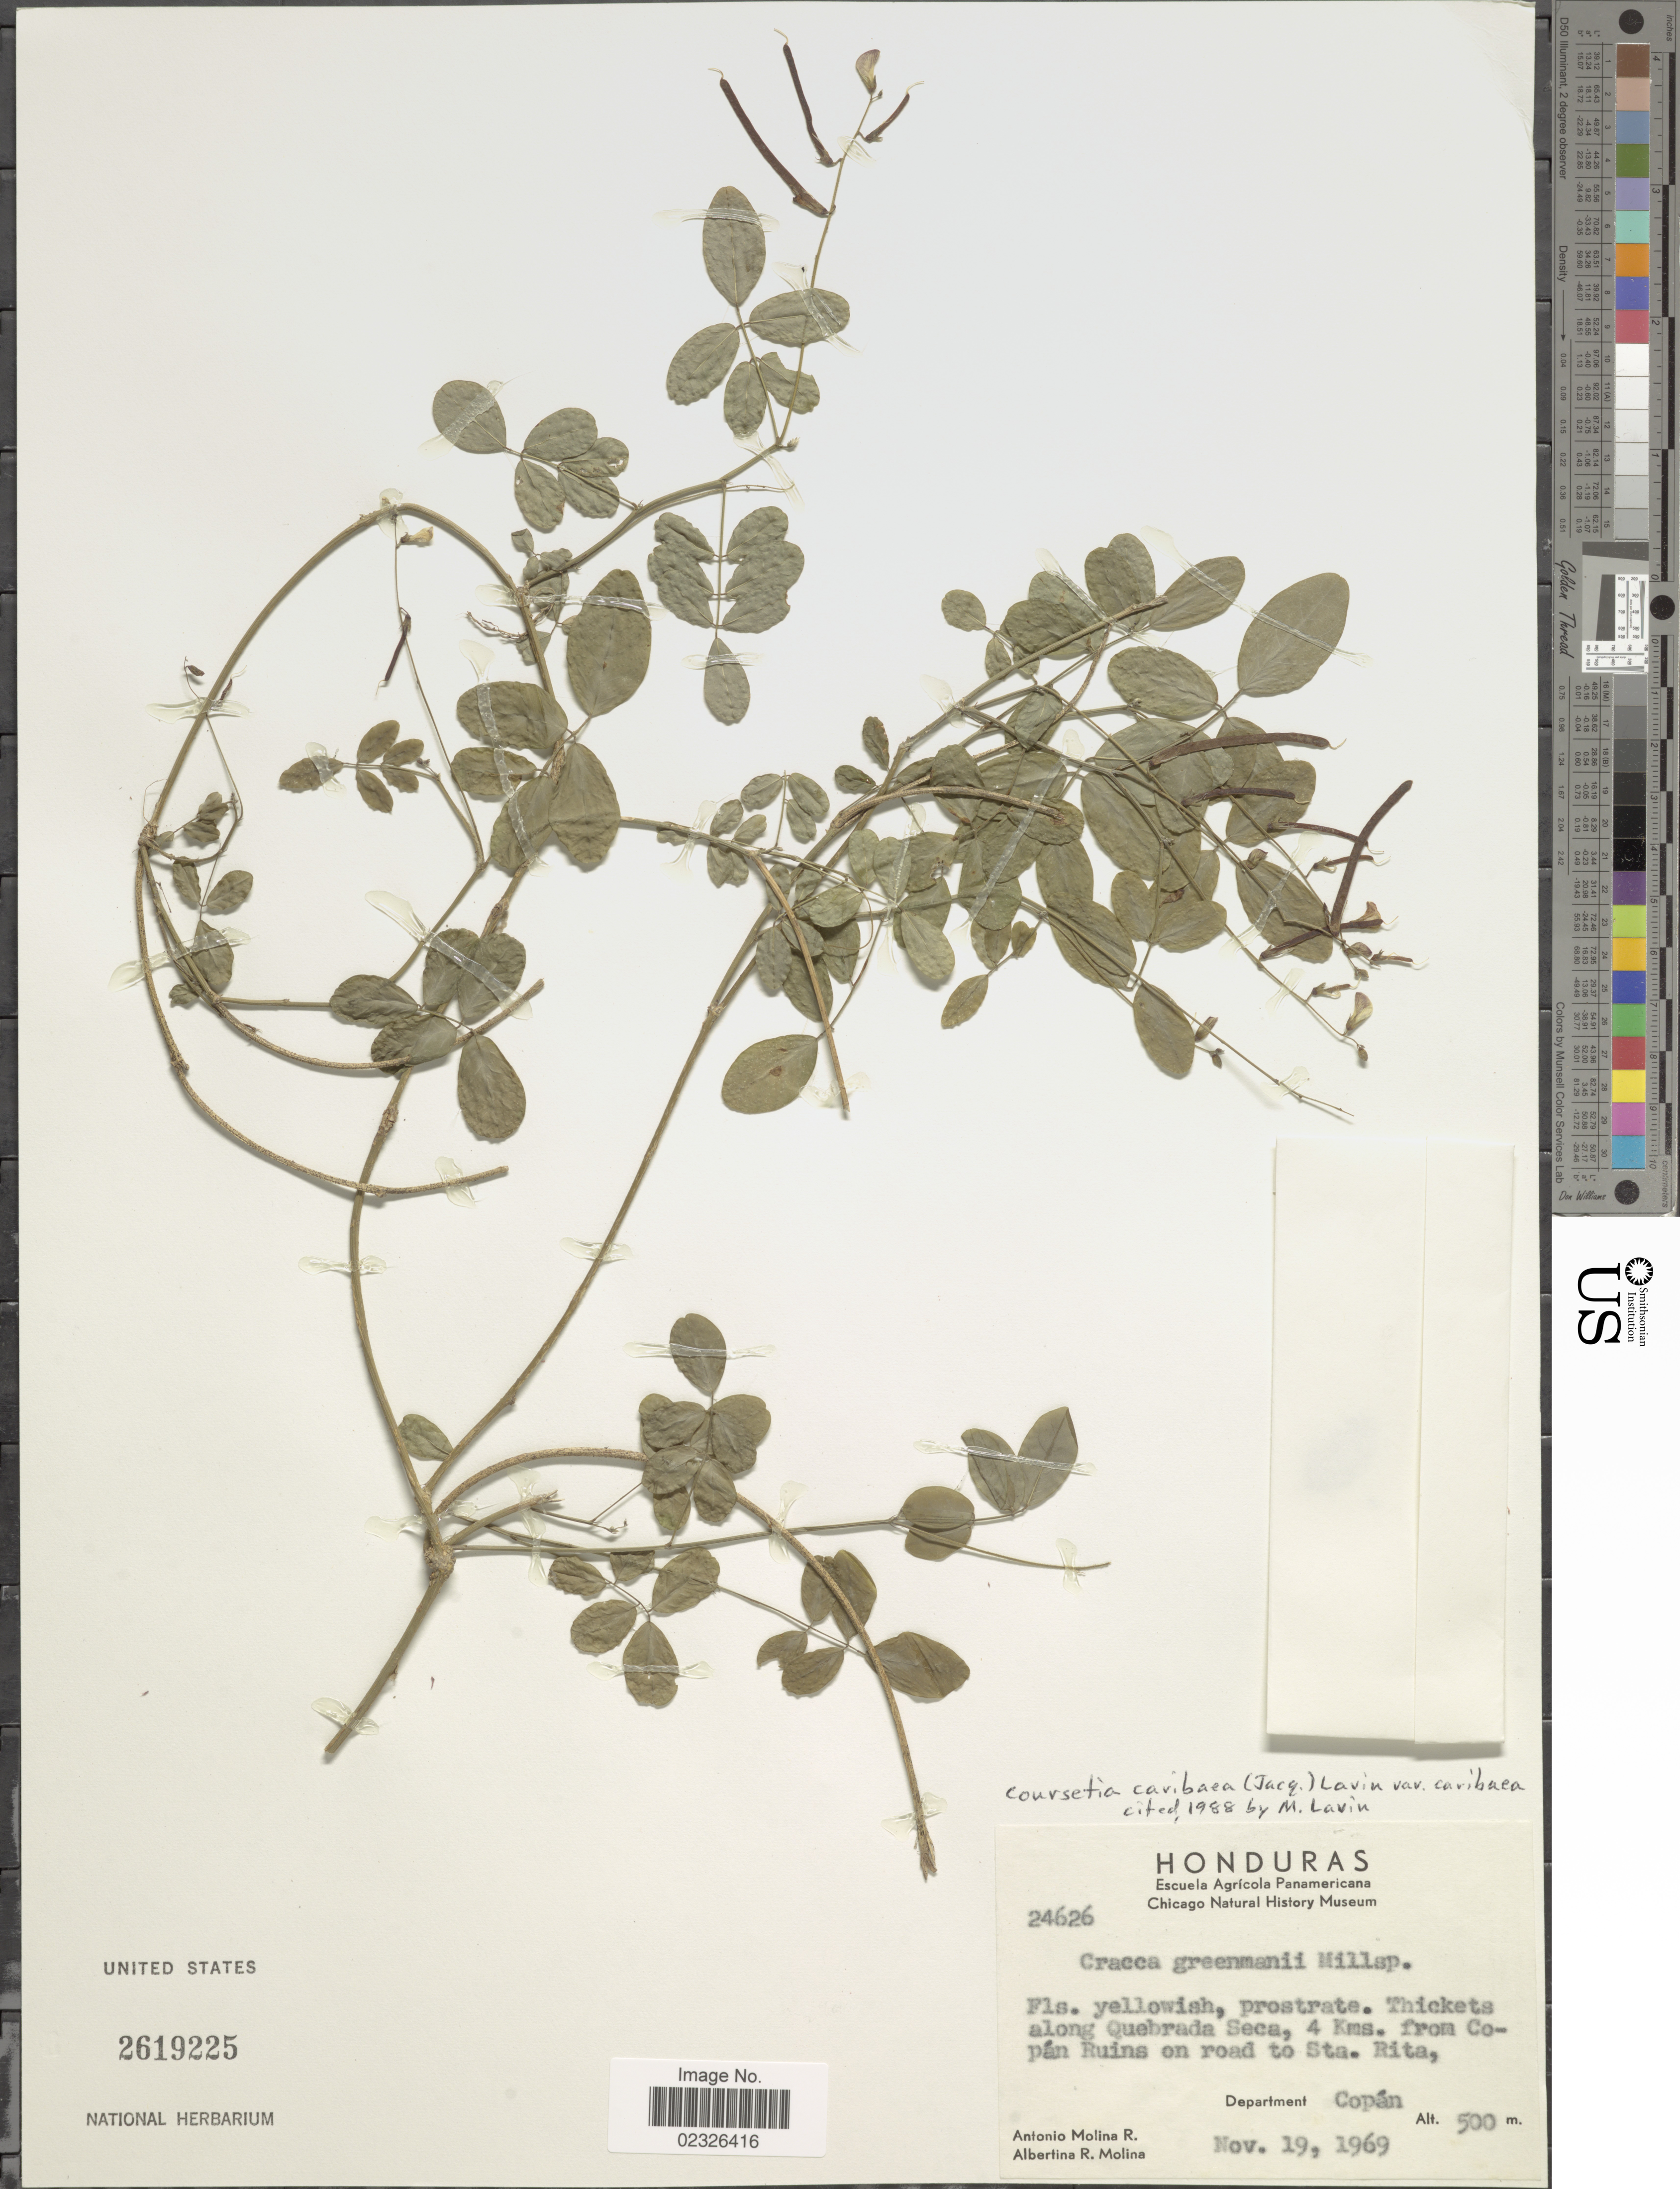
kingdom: Plantae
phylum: Tracheophyta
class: Magnoliopsida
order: Fabales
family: Fabaceae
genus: Coursetia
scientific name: Coursetia caribaea var. caribaea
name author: (Jacq.) Lavin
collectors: A. Molina R. & A. R. Molina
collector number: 24626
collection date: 1969-11-19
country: Honduras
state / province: Copán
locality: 4 Kms. from Copan Ruins on road to Sta. Rita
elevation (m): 500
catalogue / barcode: US 2619225